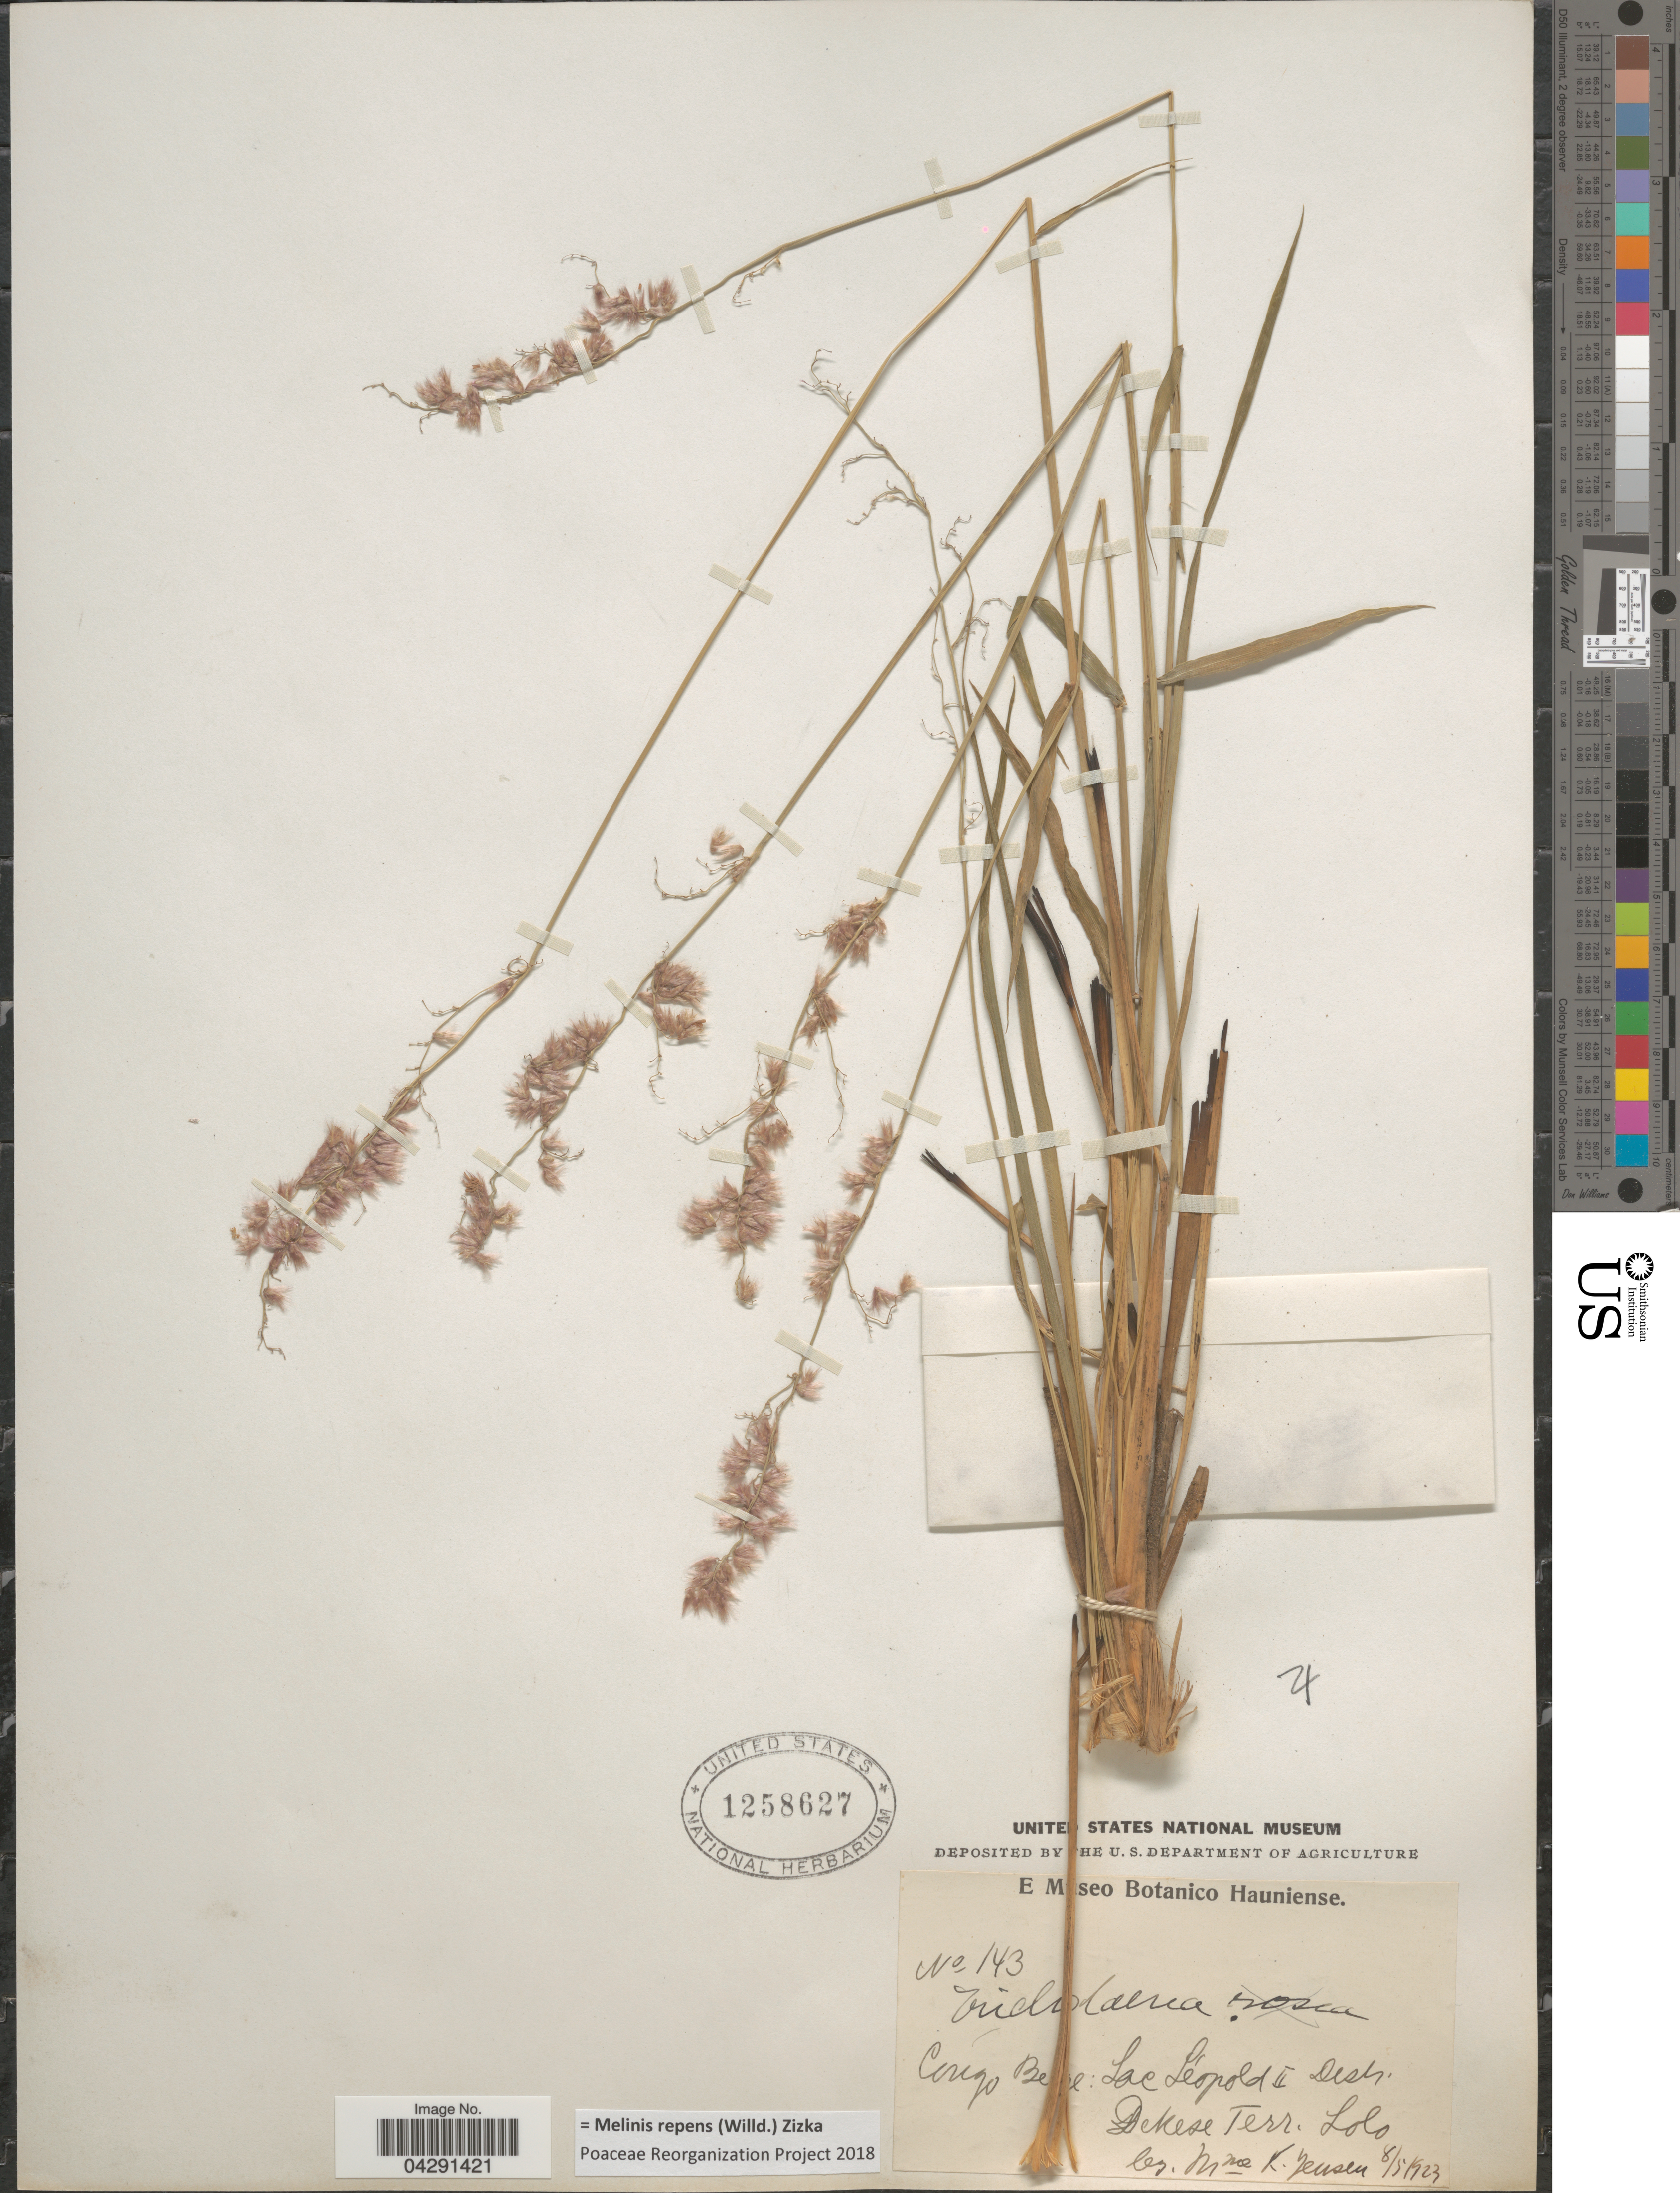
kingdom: Plantae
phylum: Tracheophyta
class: Liliopsida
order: Poales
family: Poaceae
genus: Melinis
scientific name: Melinis repens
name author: (Willd.) Zizka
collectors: K. Jensen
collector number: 143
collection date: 1923-05-08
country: Congo, Democratic Republic of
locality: Congo Belge: Lac Leopold II Distr. Dekese Terr. Lolo.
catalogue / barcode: US 1258627